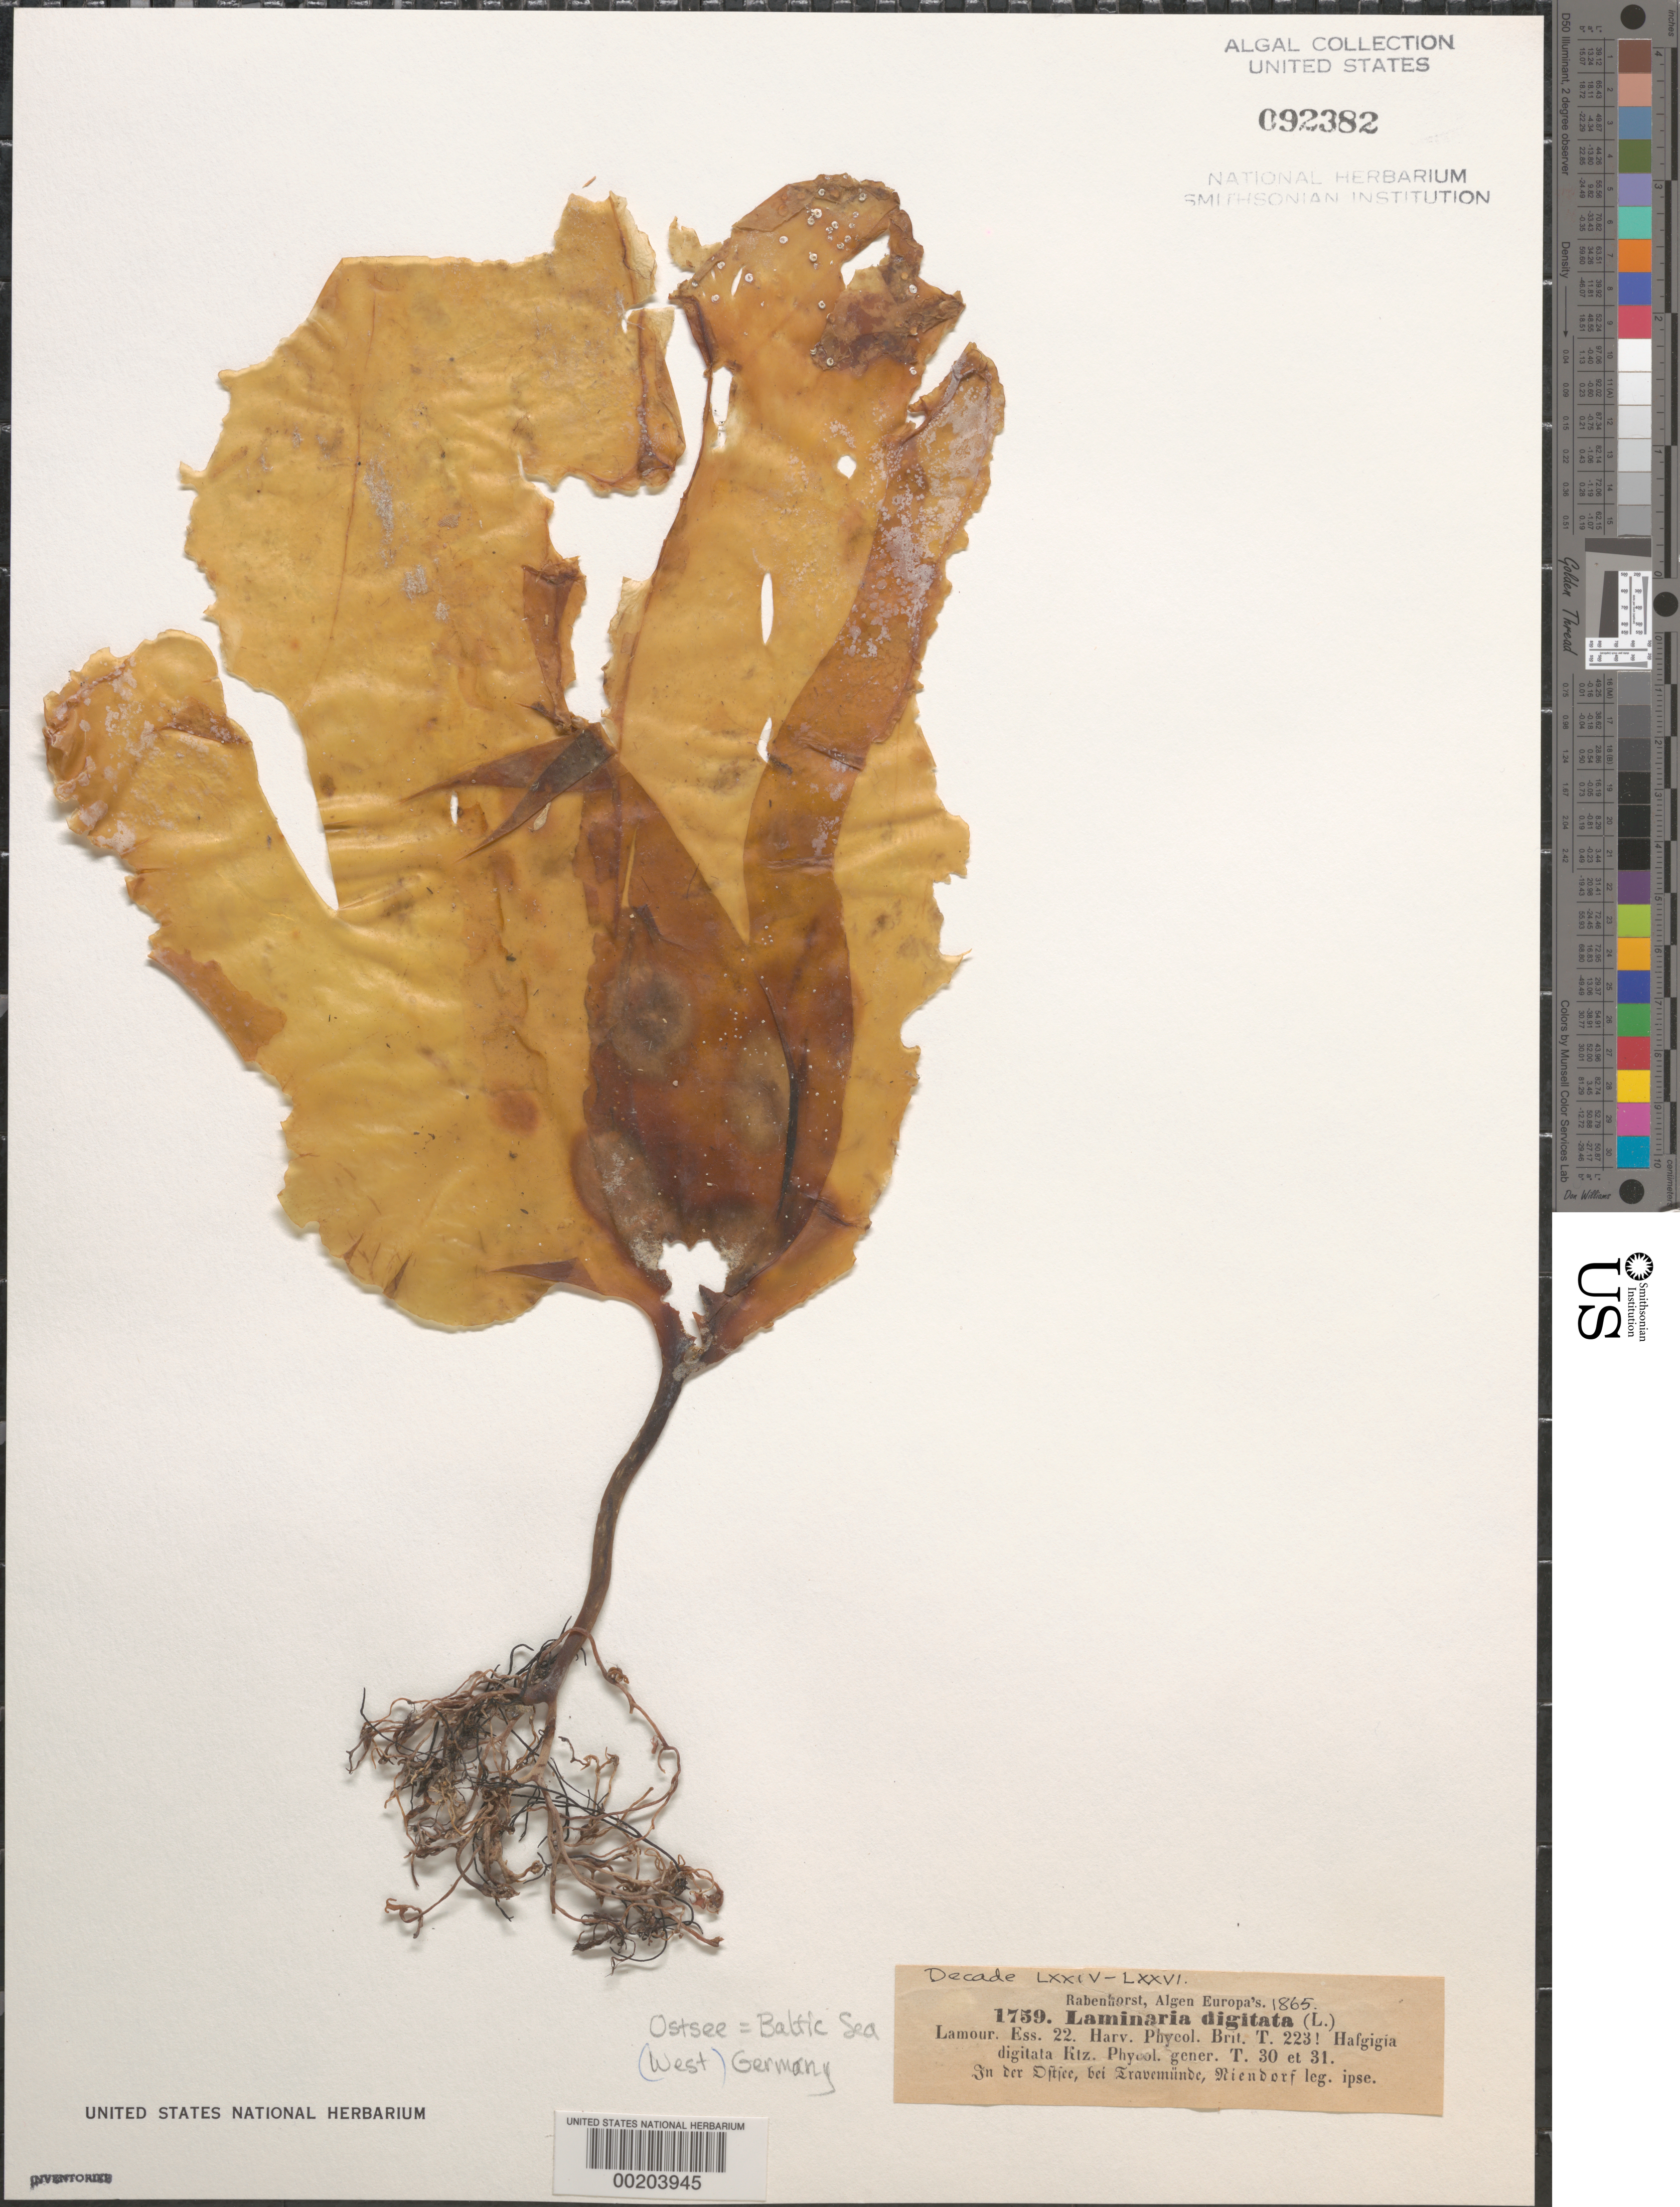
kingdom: Chromista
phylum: Ochrophyta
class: Phaeophyceae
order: Laminariales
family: Laminariaceae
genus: Laminaria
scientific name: Laminaria digitata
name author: (Hudson) J.V.Lamouroux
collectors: G. L. Rabenhorst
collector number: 1759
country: Germany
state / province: Schleswig-Holstein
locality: Baltic Sea (Ostsee), near Travemunde, Niendorf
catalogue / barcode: US 92382